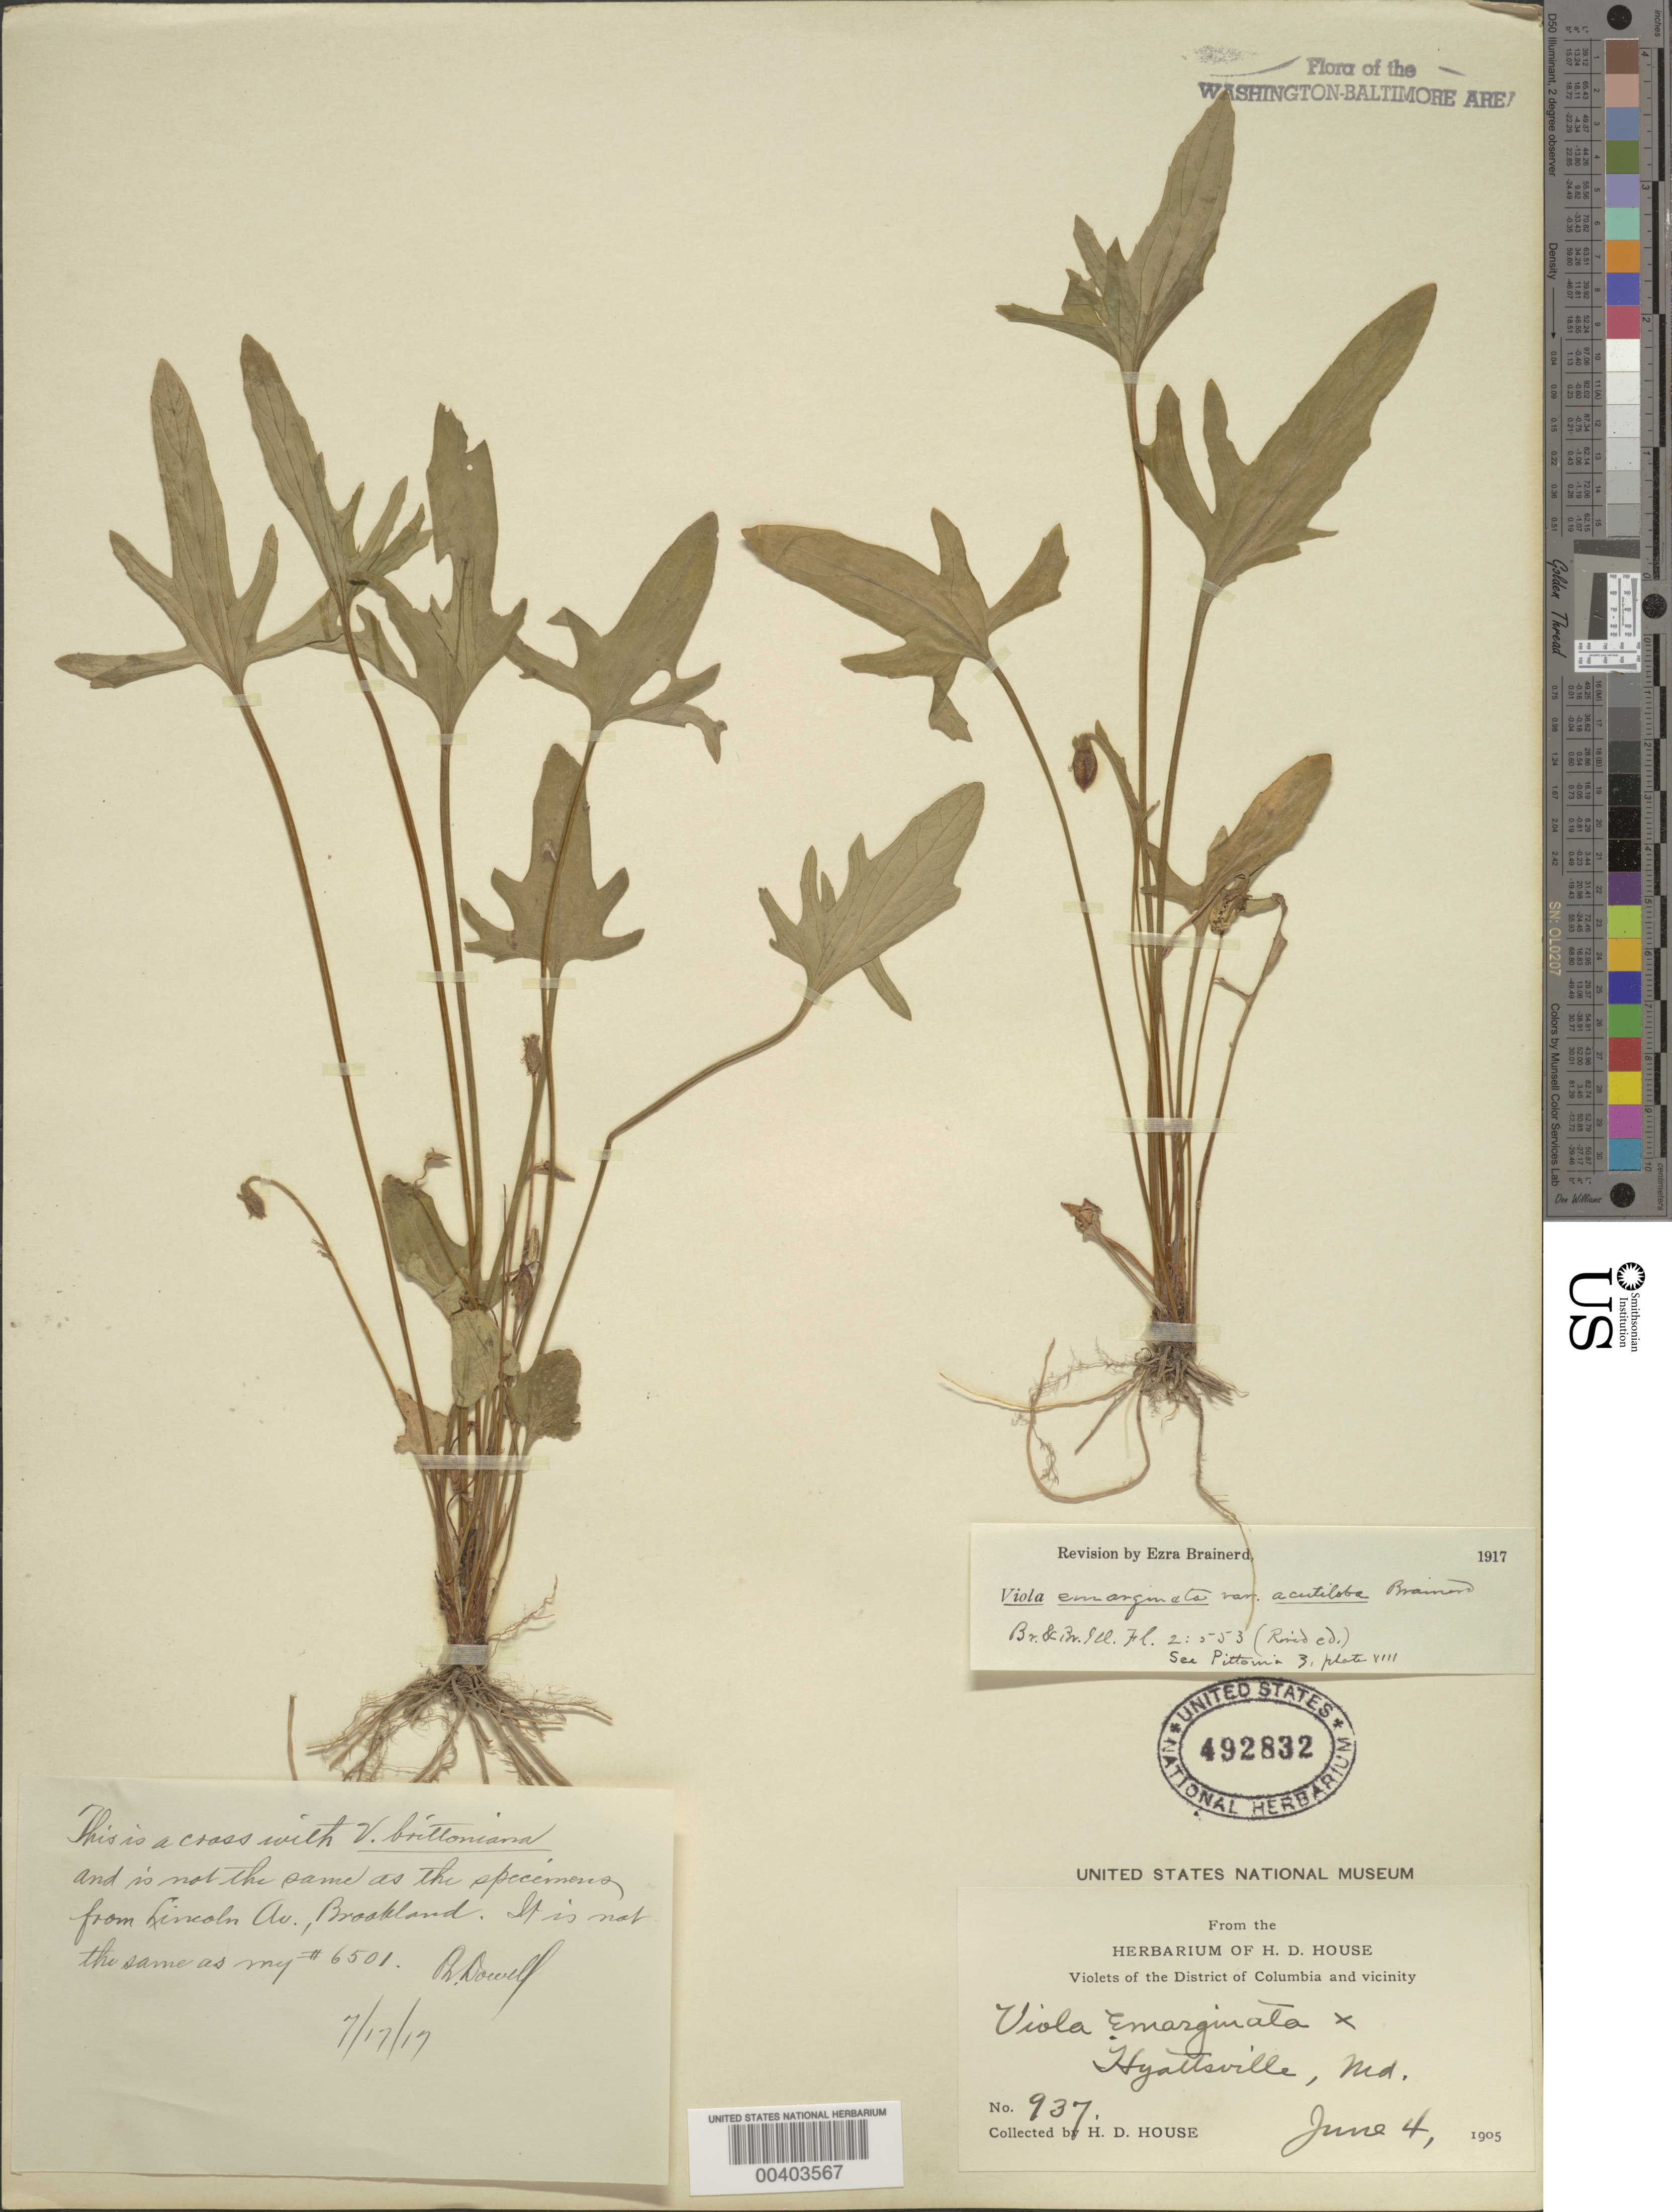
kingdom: Plantae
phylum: Tracheophyta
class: Magnoliopsida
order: Malpighiales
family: Violaceae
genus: Viola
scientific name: Viola sagittata var. sagittata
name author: Aiton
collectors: H. D. House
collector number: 937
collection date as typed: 04 Jun 1905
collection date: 1905-06-04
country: United States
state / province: Maryland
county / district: Prince George's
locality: Hyattsville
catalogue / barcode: US 492832